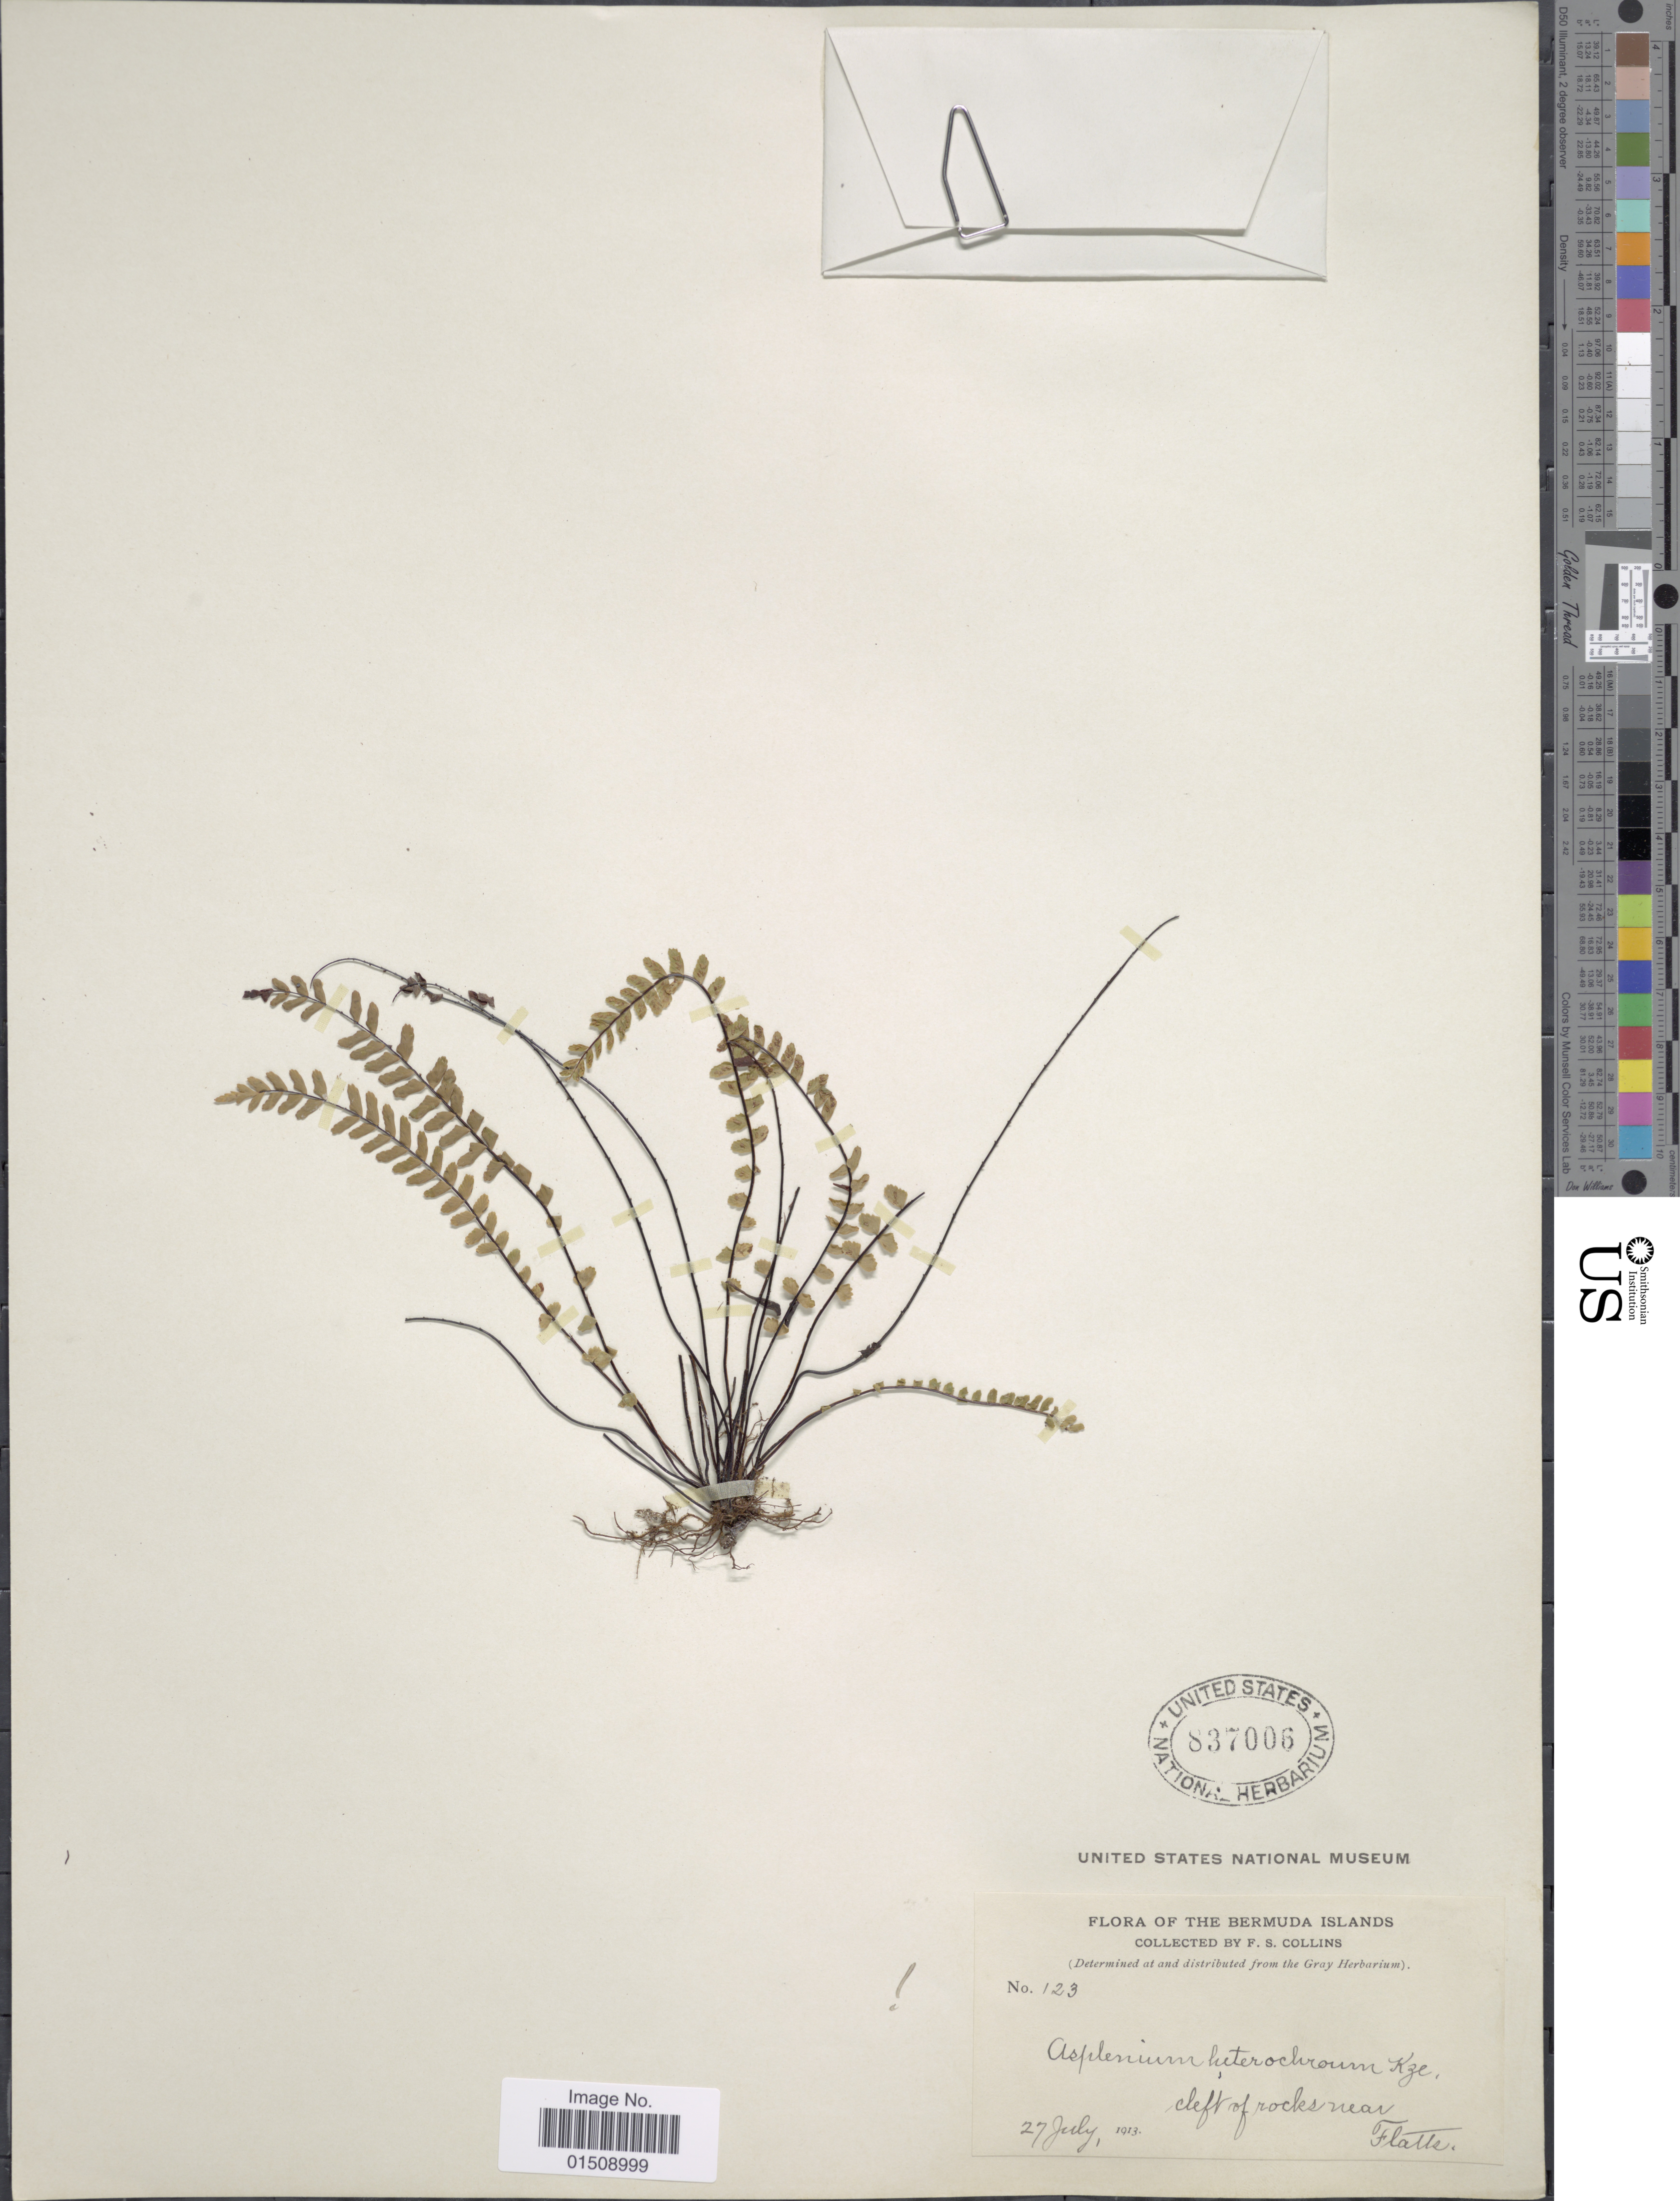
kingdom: Plantae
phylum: Tracheophyta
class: Polypodiopsida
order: Polypodiales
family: Aspleniaceae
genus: Asplenium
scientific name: Asplenium heterochroum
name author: Kunze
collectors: F. Collins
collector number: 123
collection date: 1913-07-27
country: Bermuda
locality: The Bermuda Islands, cleft of rocks near Flatts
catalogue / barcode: US 837006